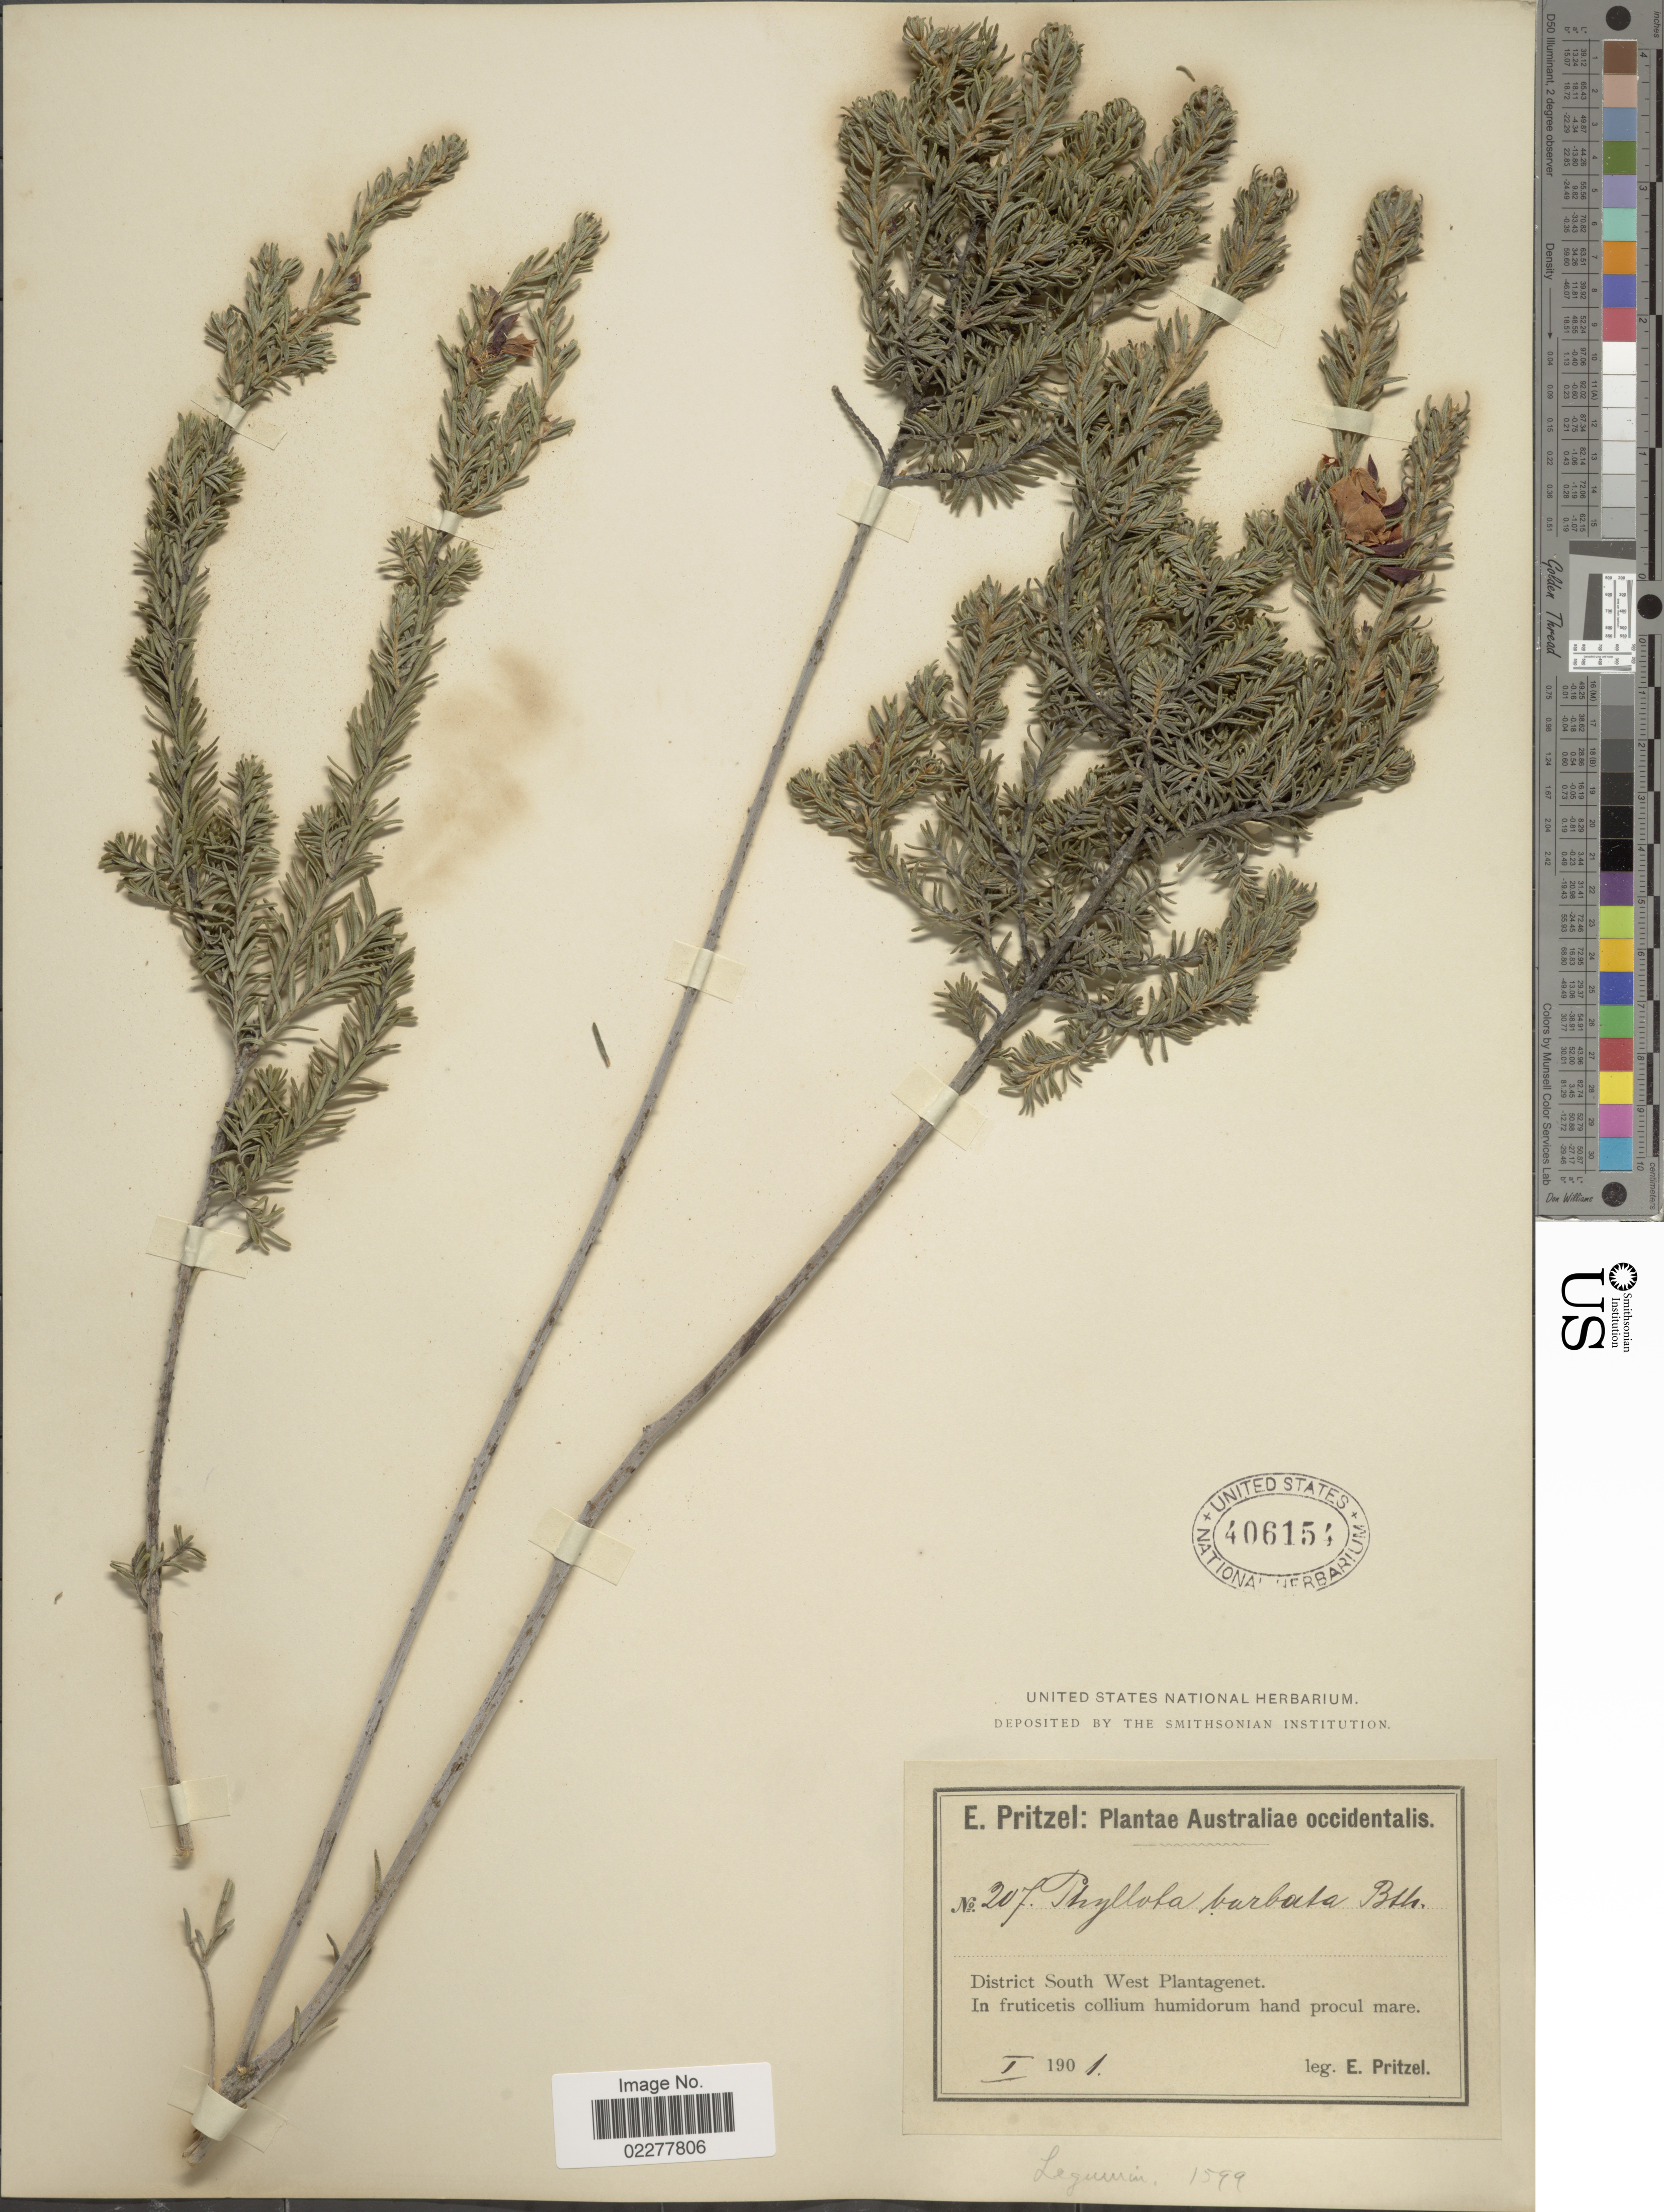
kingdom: Plantae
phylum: Tracheophyta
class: Magnoliopsida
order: Fabales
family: Fabaceae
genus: Phyllota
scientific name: Phyllota barbata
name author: Benth.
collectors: E. G. Pritzel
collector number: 207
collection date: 1901-01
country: Australia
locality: Australiae occidentalis. District South West Plantagenet.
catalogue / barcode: US 406154